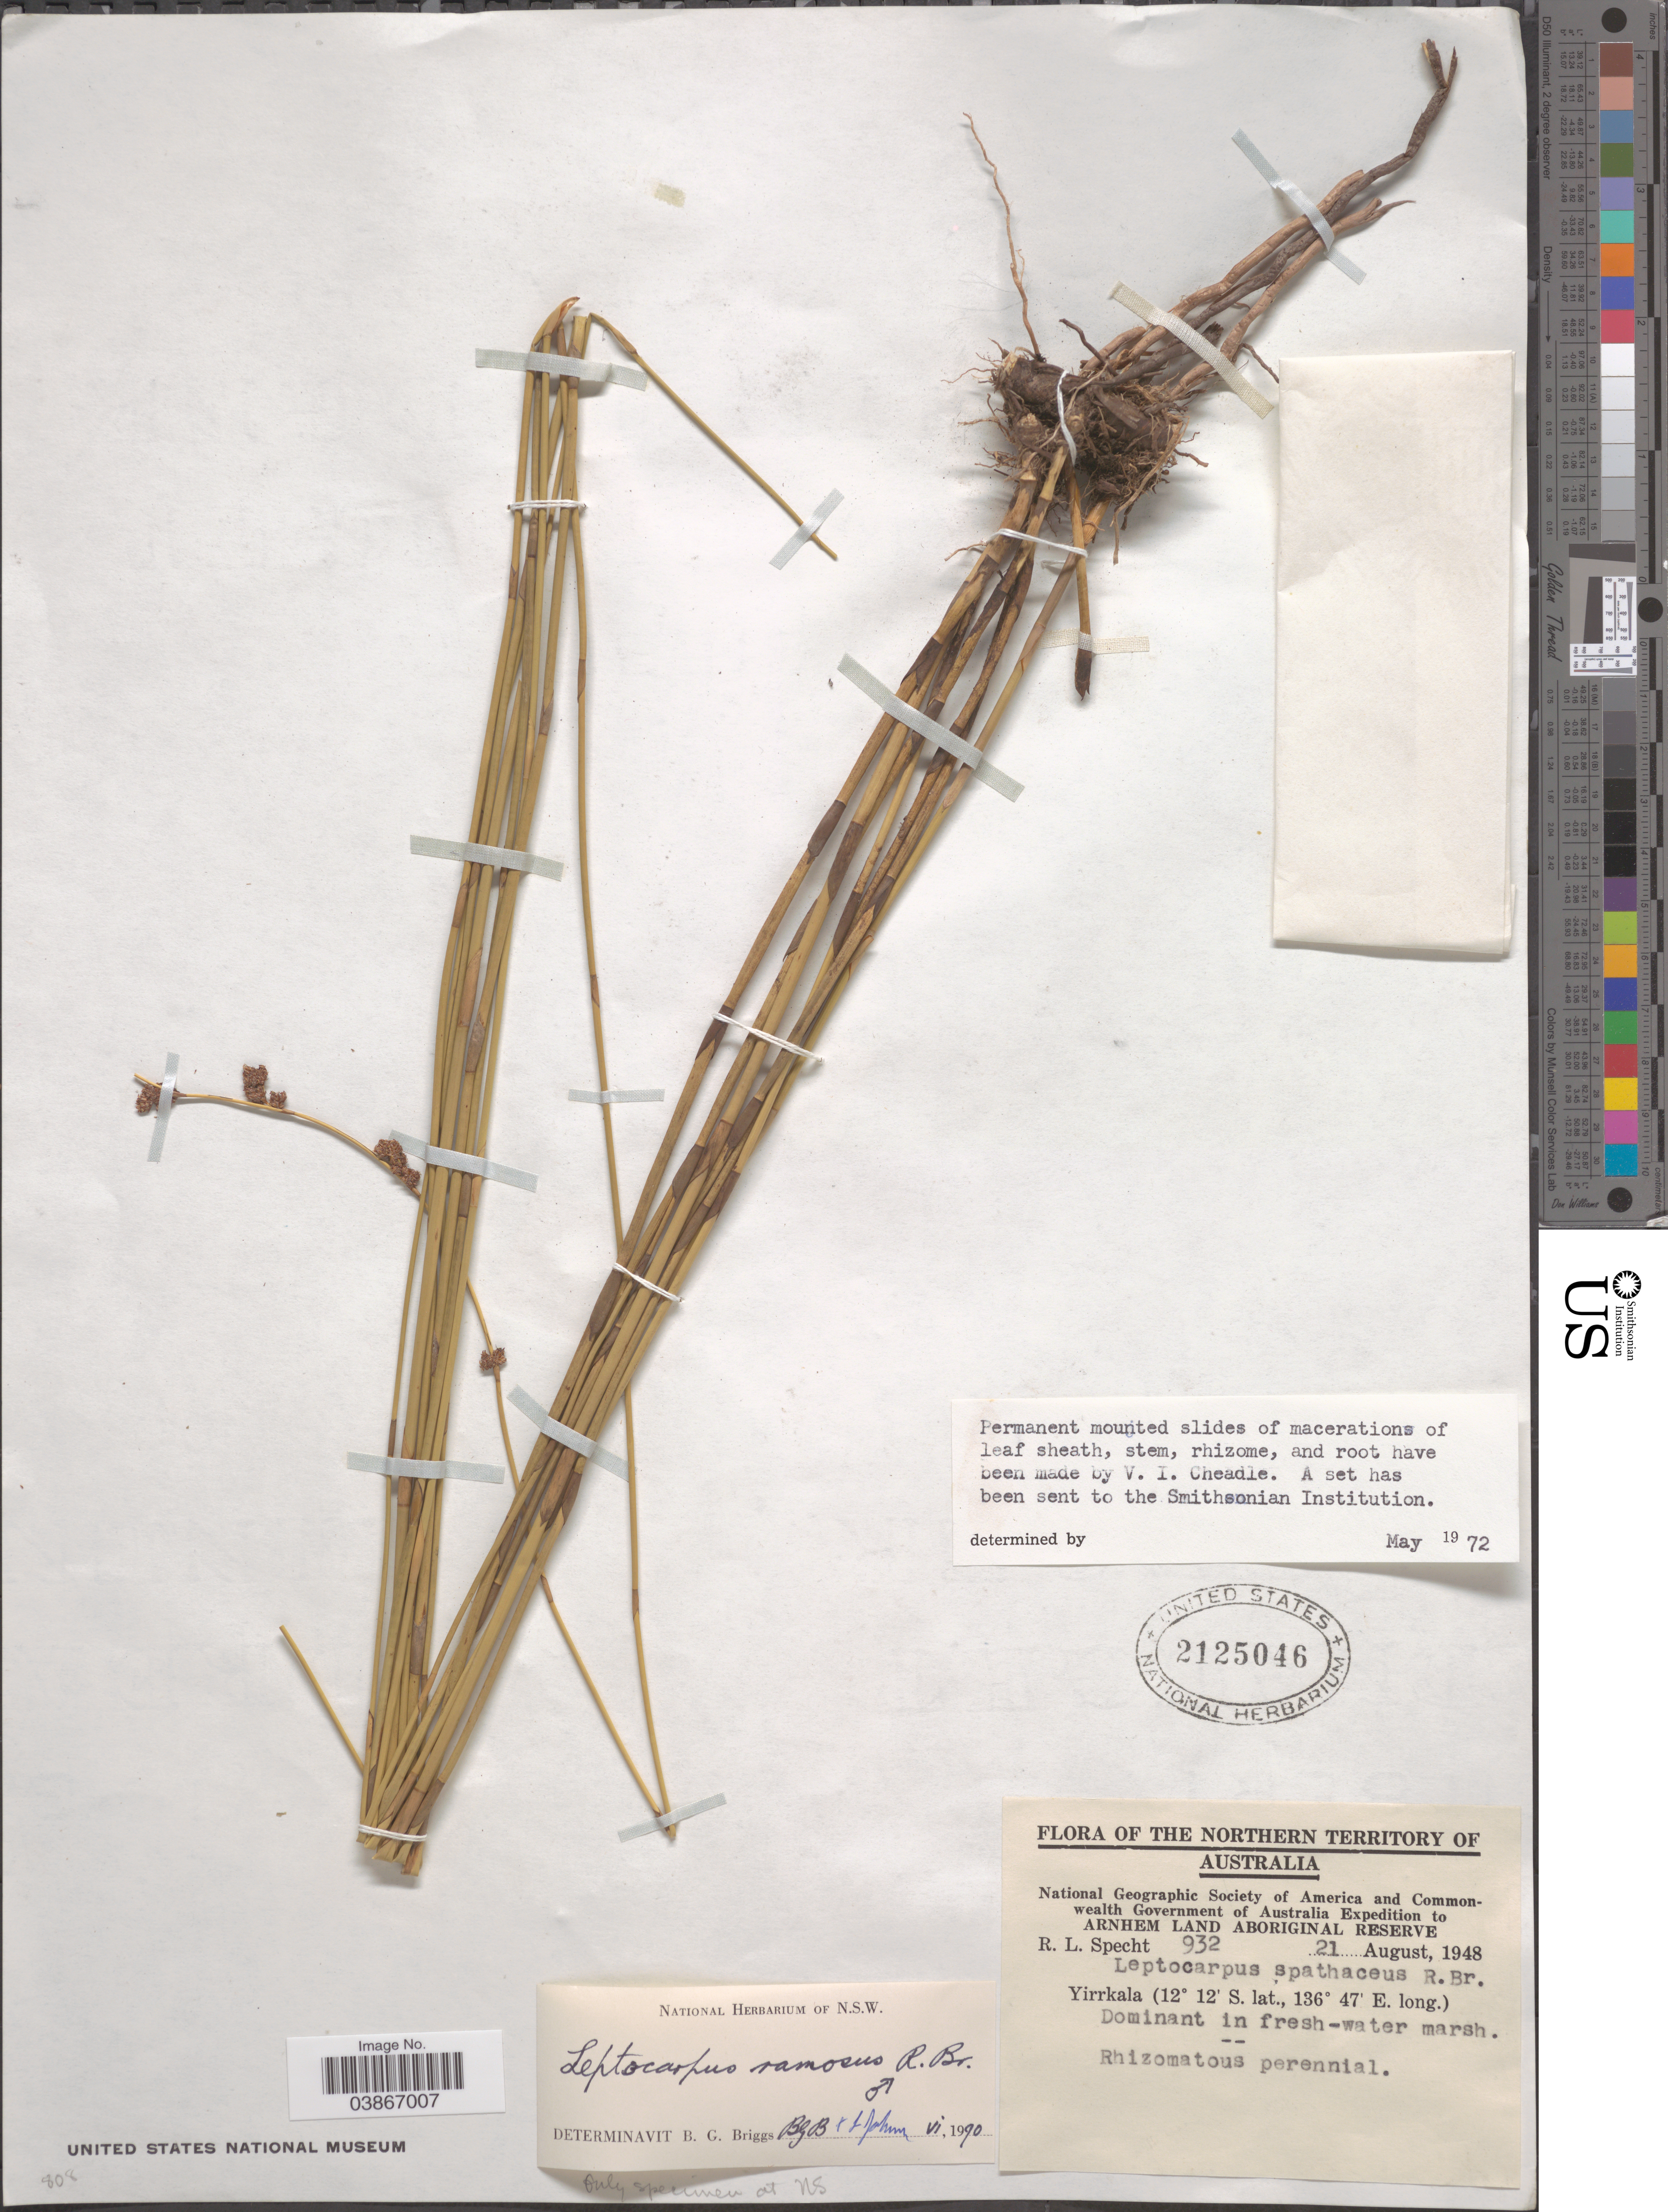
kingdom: Plantae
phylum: Tracheophyta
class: Liliopsida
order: Poales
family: Restionaceae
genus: Dapsilanthus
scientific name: Dapsilanthus ramosus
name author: (R. Br.) B.G. Briggs & L.A.S. Johnson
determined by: Strong, Mark T., (BOT), Smithsonian Institution - National Museum of Natural History (UNITED STATES)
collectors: R. L. Specht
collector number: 932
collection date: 1948-08-21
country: Australia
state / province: Northern Territory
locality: Arnhem Land Aborginal Reserve. Yirrkala.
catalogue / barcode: US 2125046